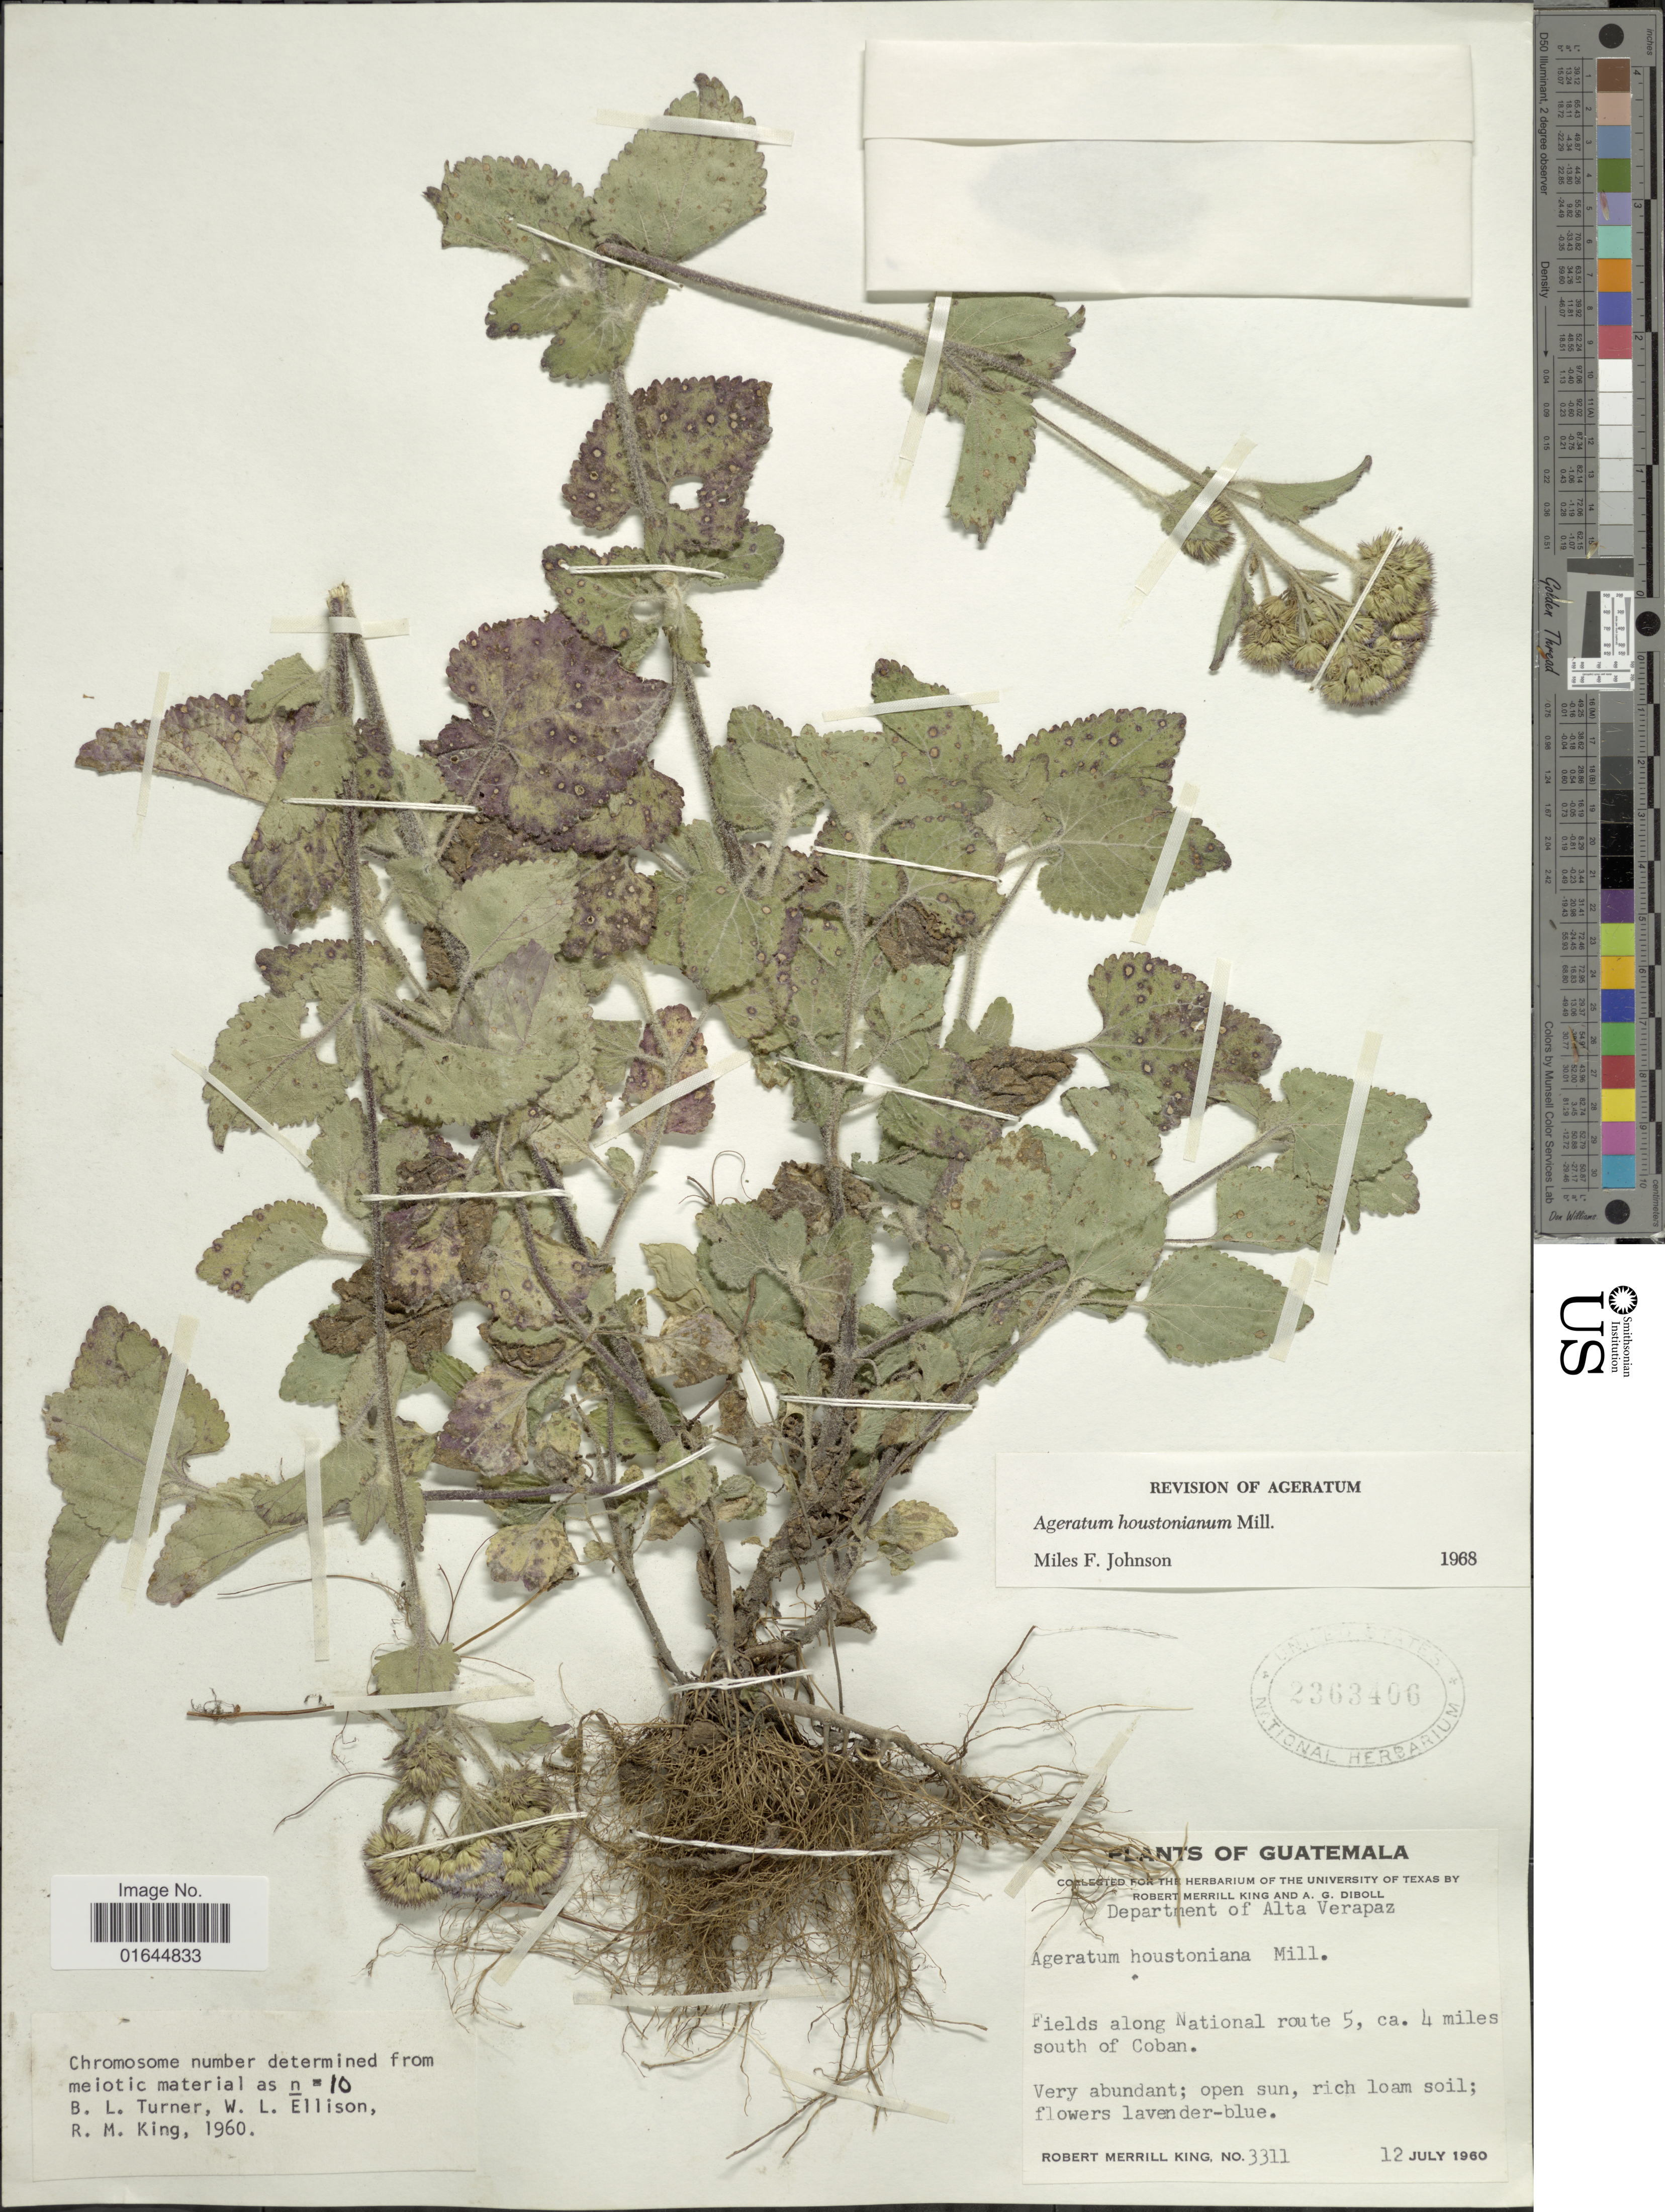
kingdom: Plantae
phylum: Tracheophyta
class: Magnoliopsida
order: Asterales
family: Asteraceae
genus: Ageratum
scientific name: Ageratum houstonianum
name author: Mill.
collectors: R. M. King & A. Diboll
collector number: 3311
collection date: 1960-07-12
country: Guatemala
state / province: Alta Verapaz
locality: Department of Alta Verapza, field along National route 5, ca. 4 miles south of Coban.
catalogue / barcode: US 2363406